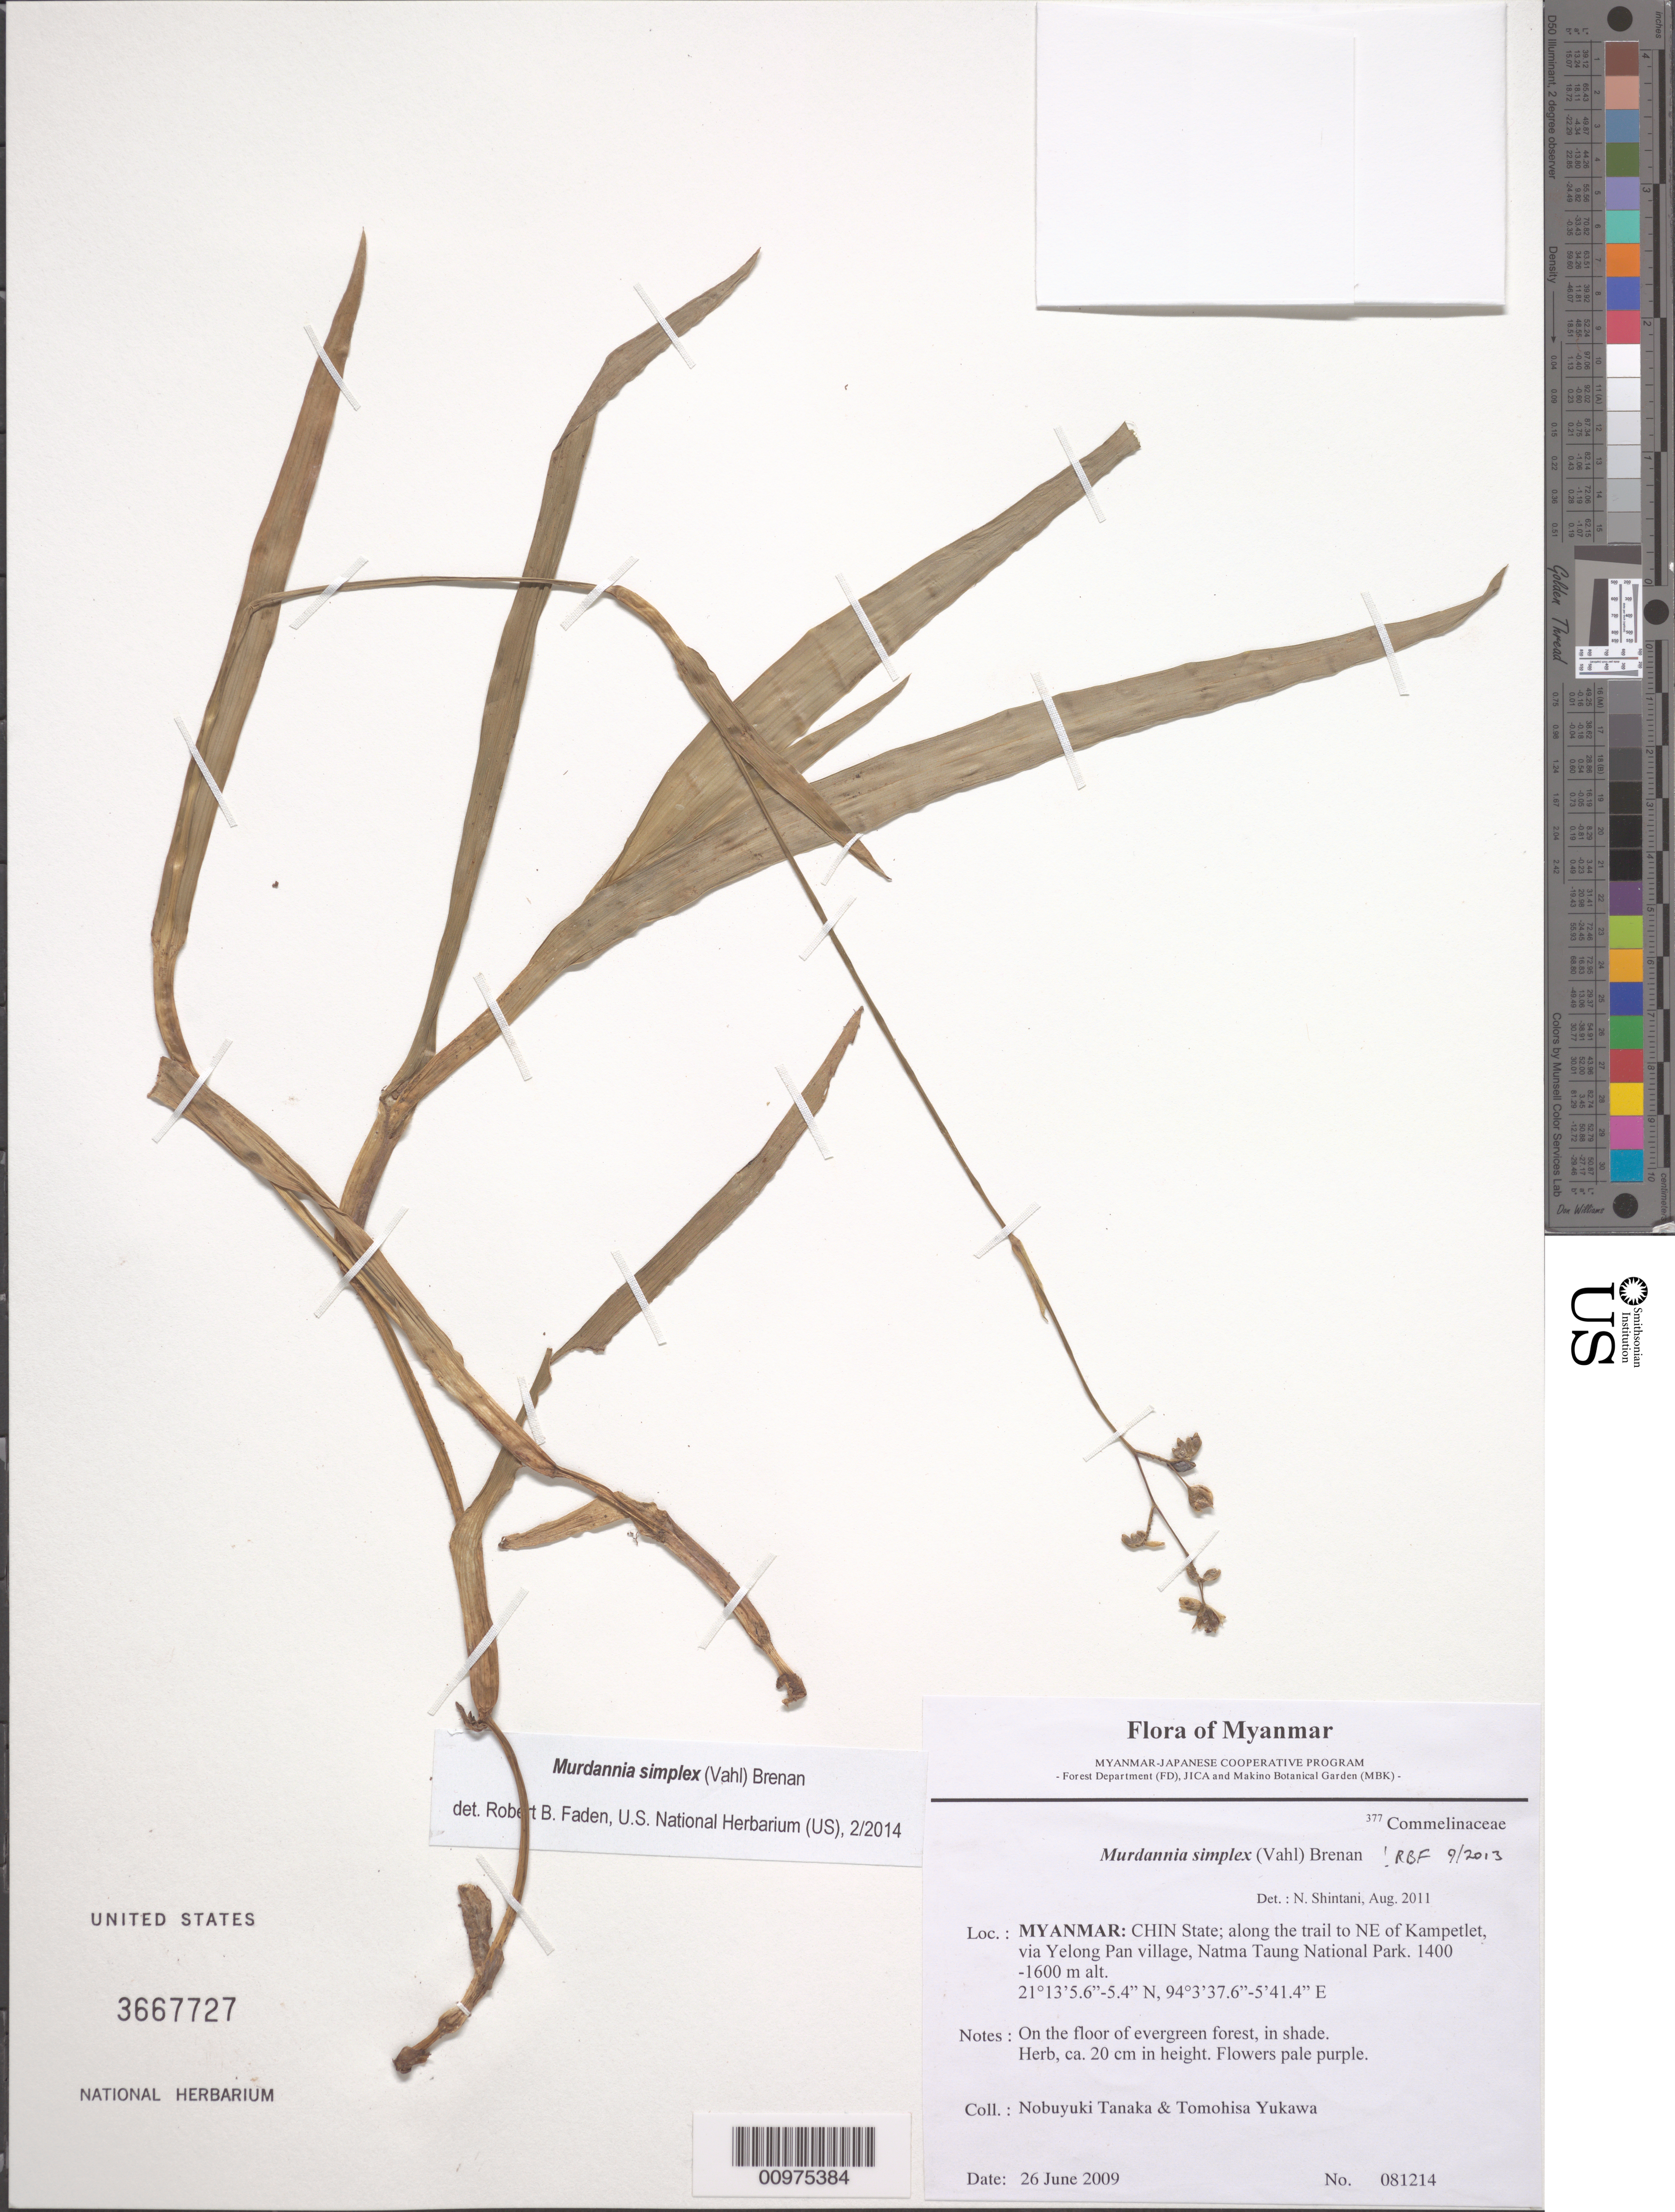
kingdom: Plantae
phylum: Tracheophyta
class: Liliopsida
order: Commelinales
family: Commelinaceae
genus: Murdannia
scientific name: Murdannia simplex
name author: (Vahl) Brenan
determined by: Faden, Robert B., (US), Smithsonian Institution - National Museum of Natural History (UNITED STATES)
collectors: N. Tanaka & T. Yukawa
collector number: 081214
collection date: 2009-06-26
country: Myanmar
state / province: Chin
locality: along the trail to NE of Kampetlet, via Yelong Pan Villlage, Natma Taung National Park.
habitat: On the floor of evergreen forest, in shade.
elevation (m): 1400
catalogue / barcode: US 3667727